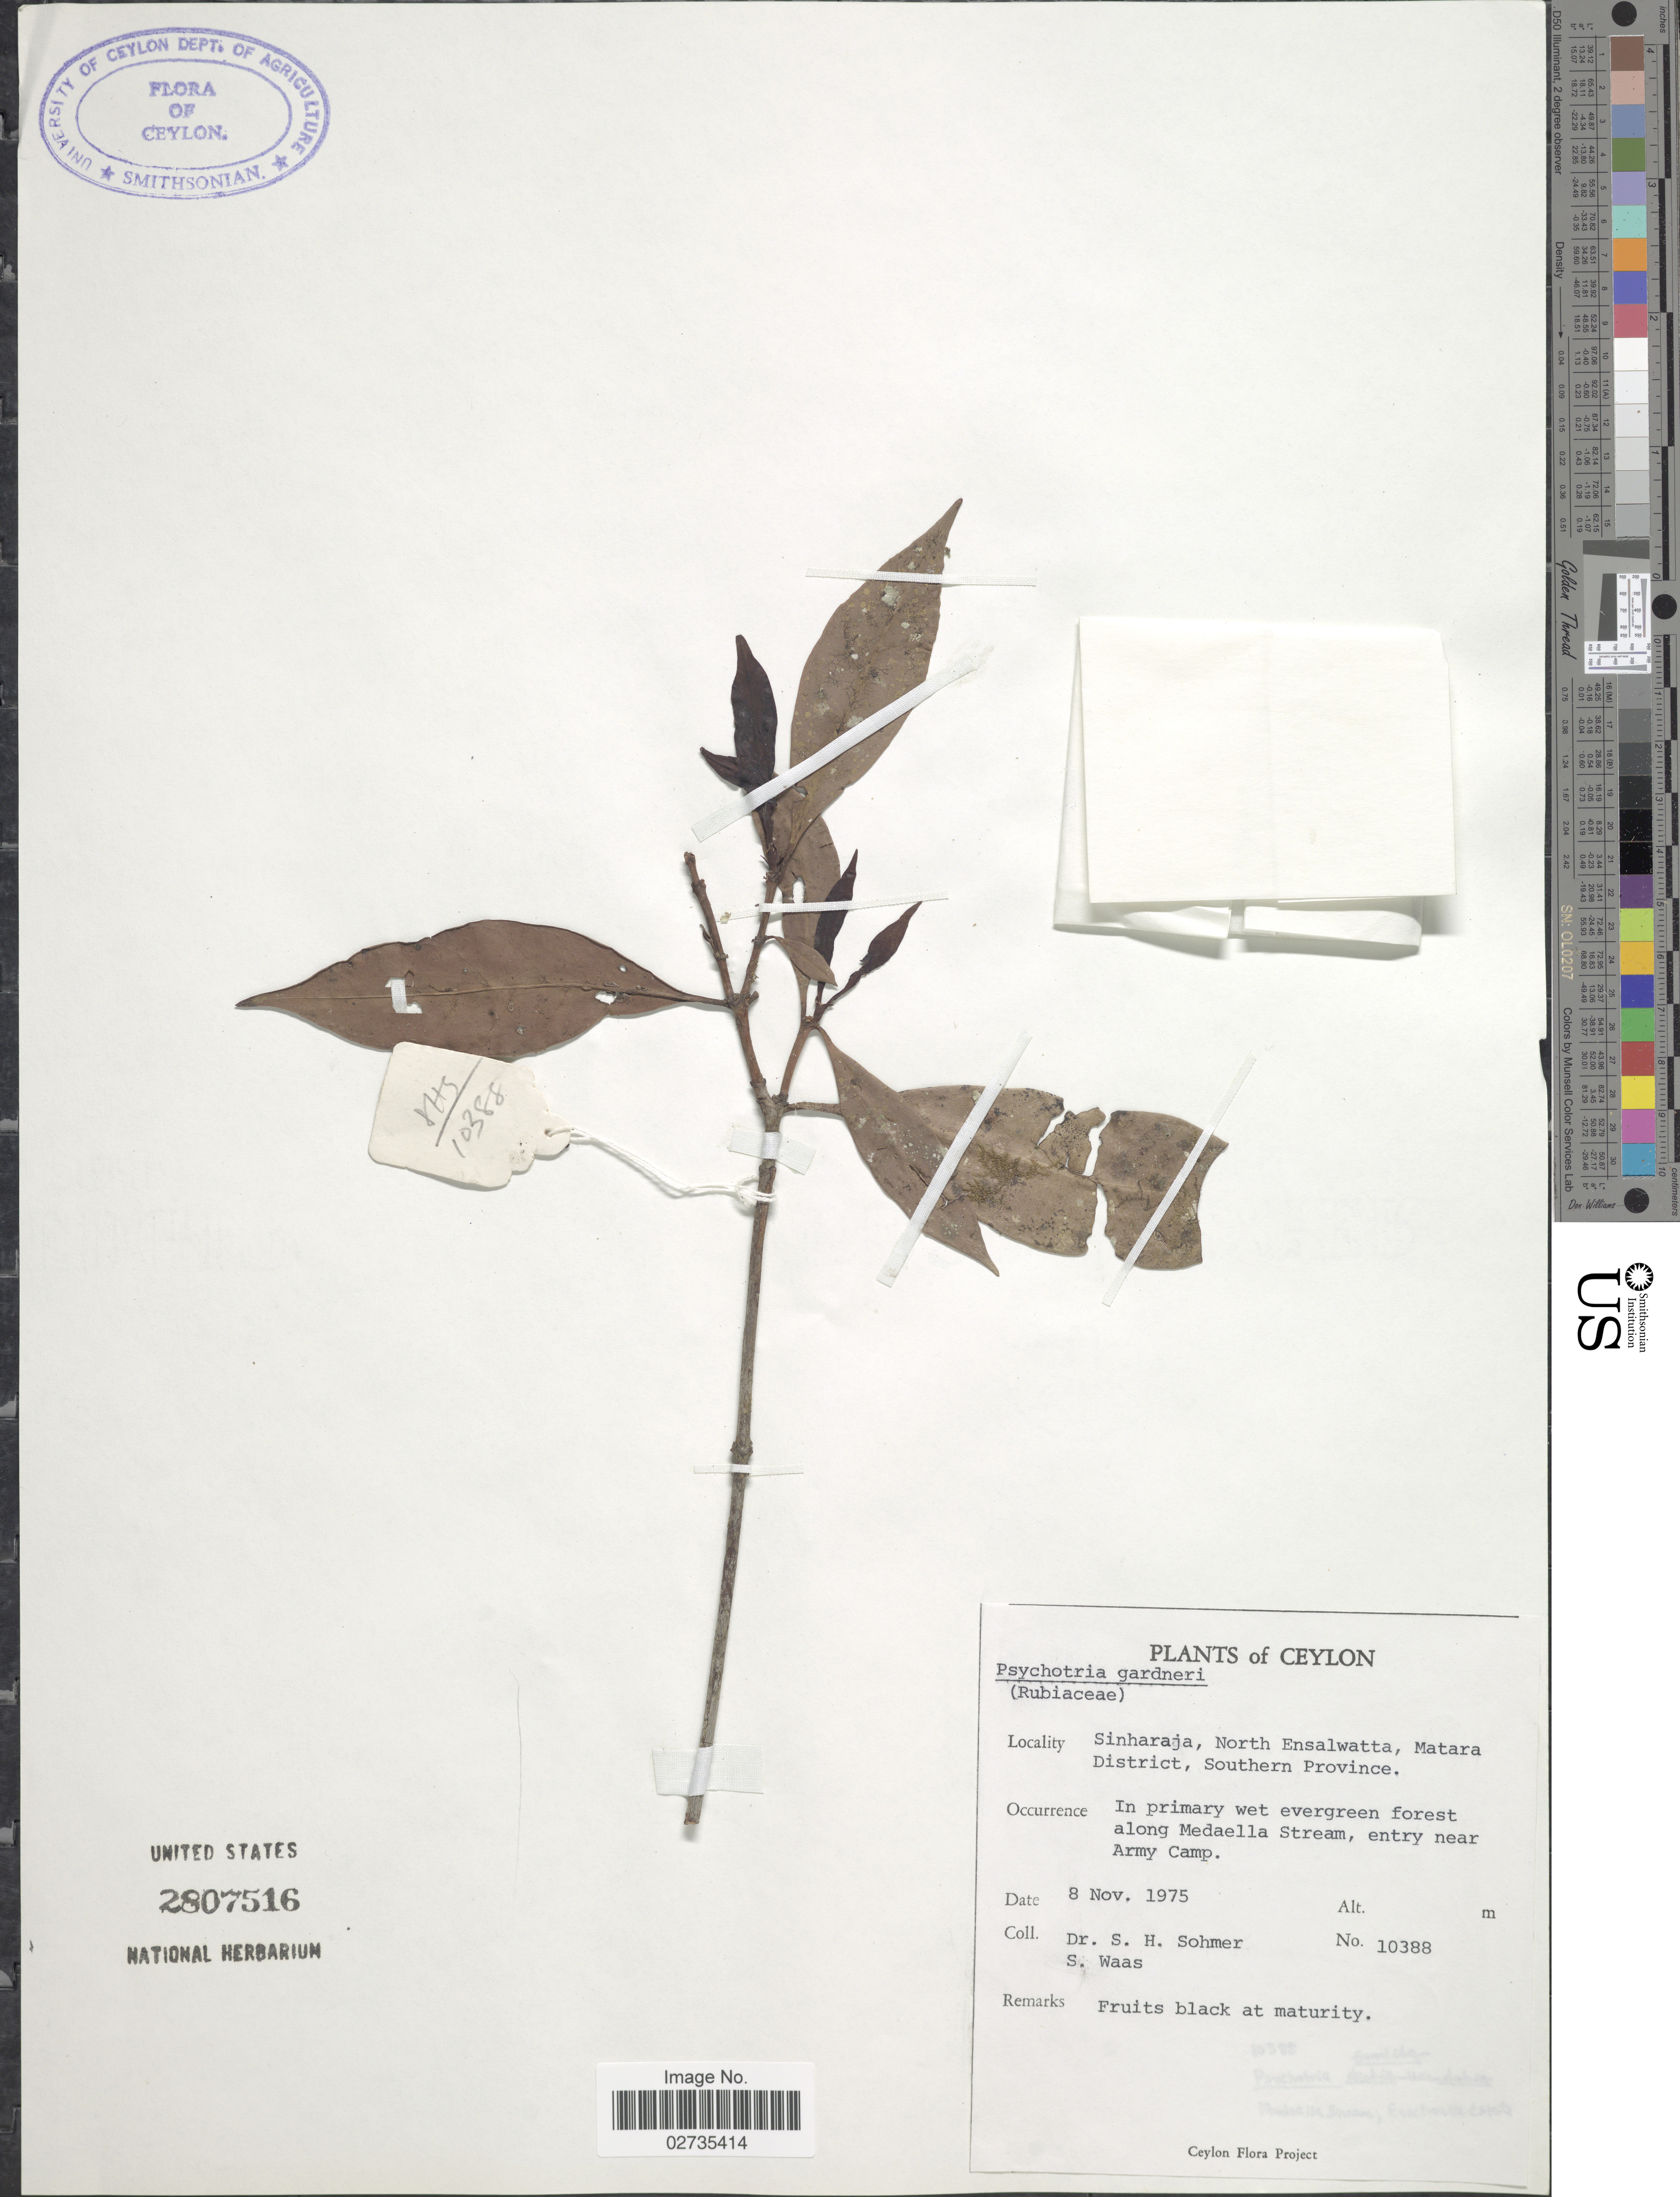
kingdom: Plantae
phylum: Tracheophyta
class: Magnoliopsida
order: Gentianales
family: Rubiaceae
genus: Psychotria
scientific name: Psychotria gardneri var. gardneri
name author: Hook. f.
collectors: S. H. Sohmer & S. Waas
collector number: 10388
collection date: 1975-11-08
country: Sri Lanka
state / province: Southern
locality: Ceylon. Sinharaja, North Ensalwatta, Matara District, along Medaella Stream, entry near Army Camp.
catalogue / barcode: US 2807516